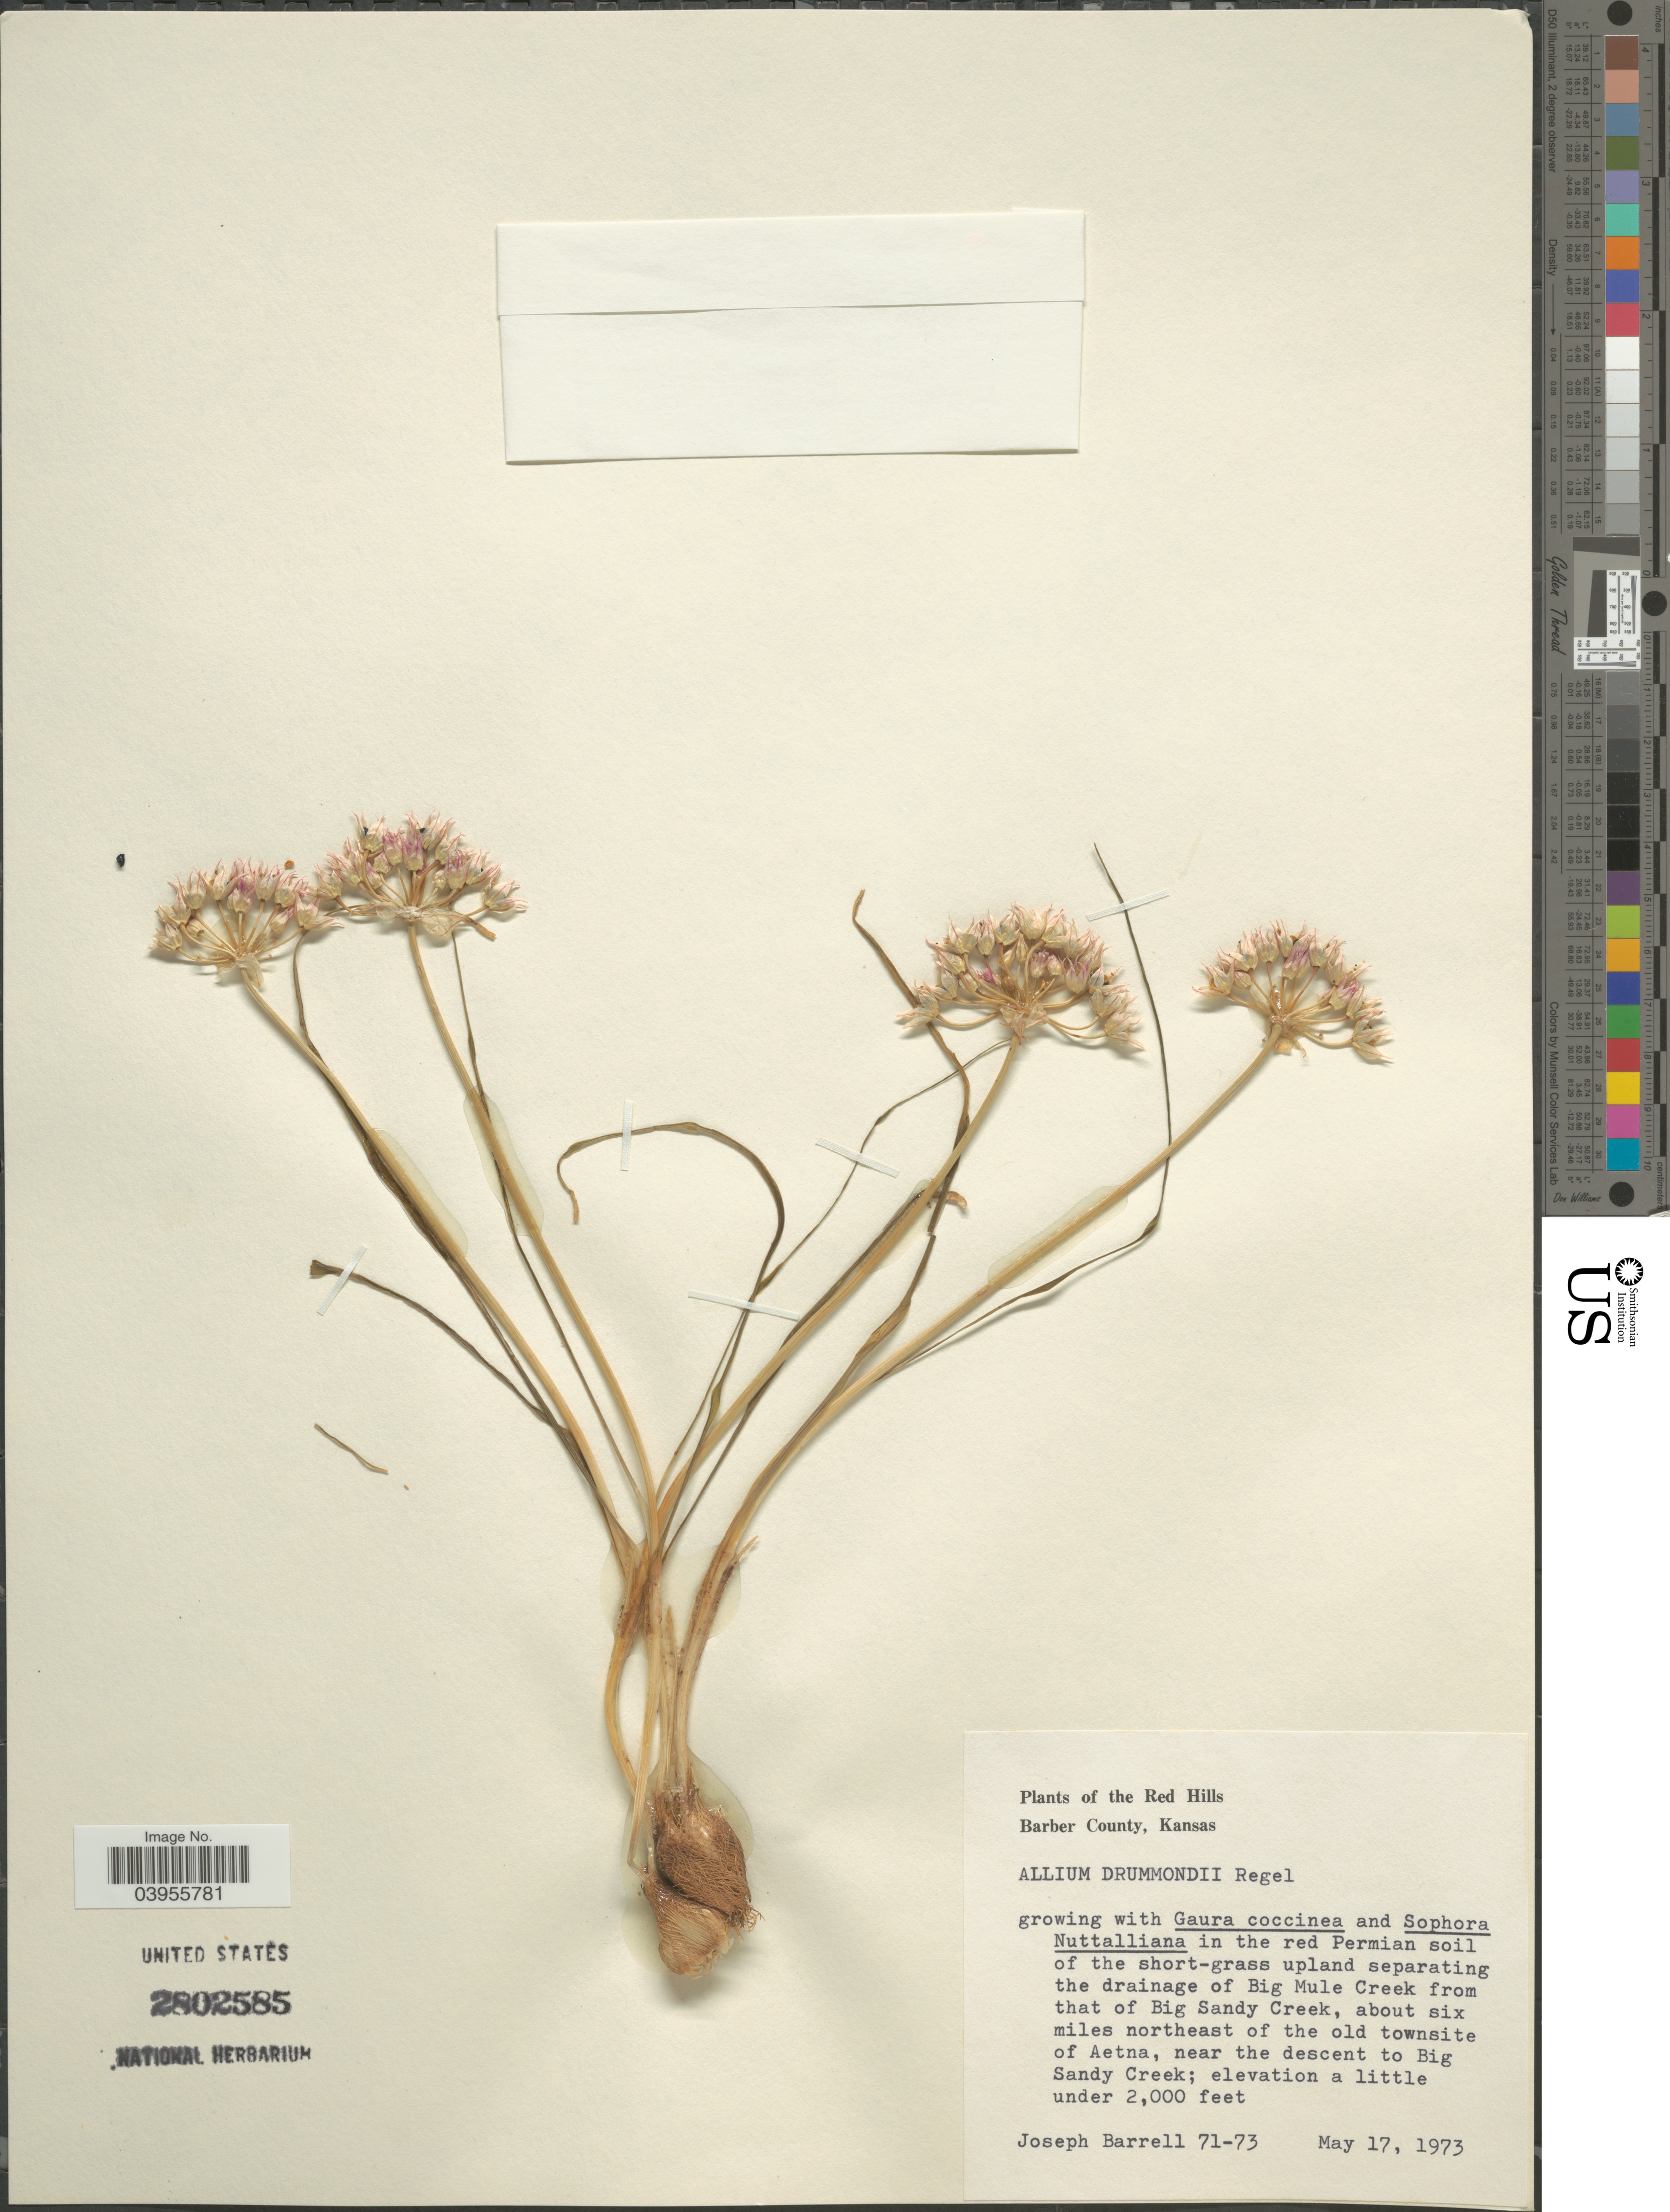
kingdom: Plantae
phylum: Tracheophyta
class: Liliopsida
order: Asparagales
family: Amaryllidaceae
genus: Allium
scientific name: Allium drummondii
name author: Regel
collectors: J. Barrell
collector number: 71-73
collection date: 1973-05-17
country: United States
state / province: Kansas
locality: The Red Hills. Barber County. In the red Permian soil of the short-grass upland separating the drainage of Big Mule Creek from that of Big Sandy Creek, about six miles northeast of the old townsite of Aetna, near the descent to Big Sandy Creek.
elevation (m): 610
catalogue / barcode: US 2802585